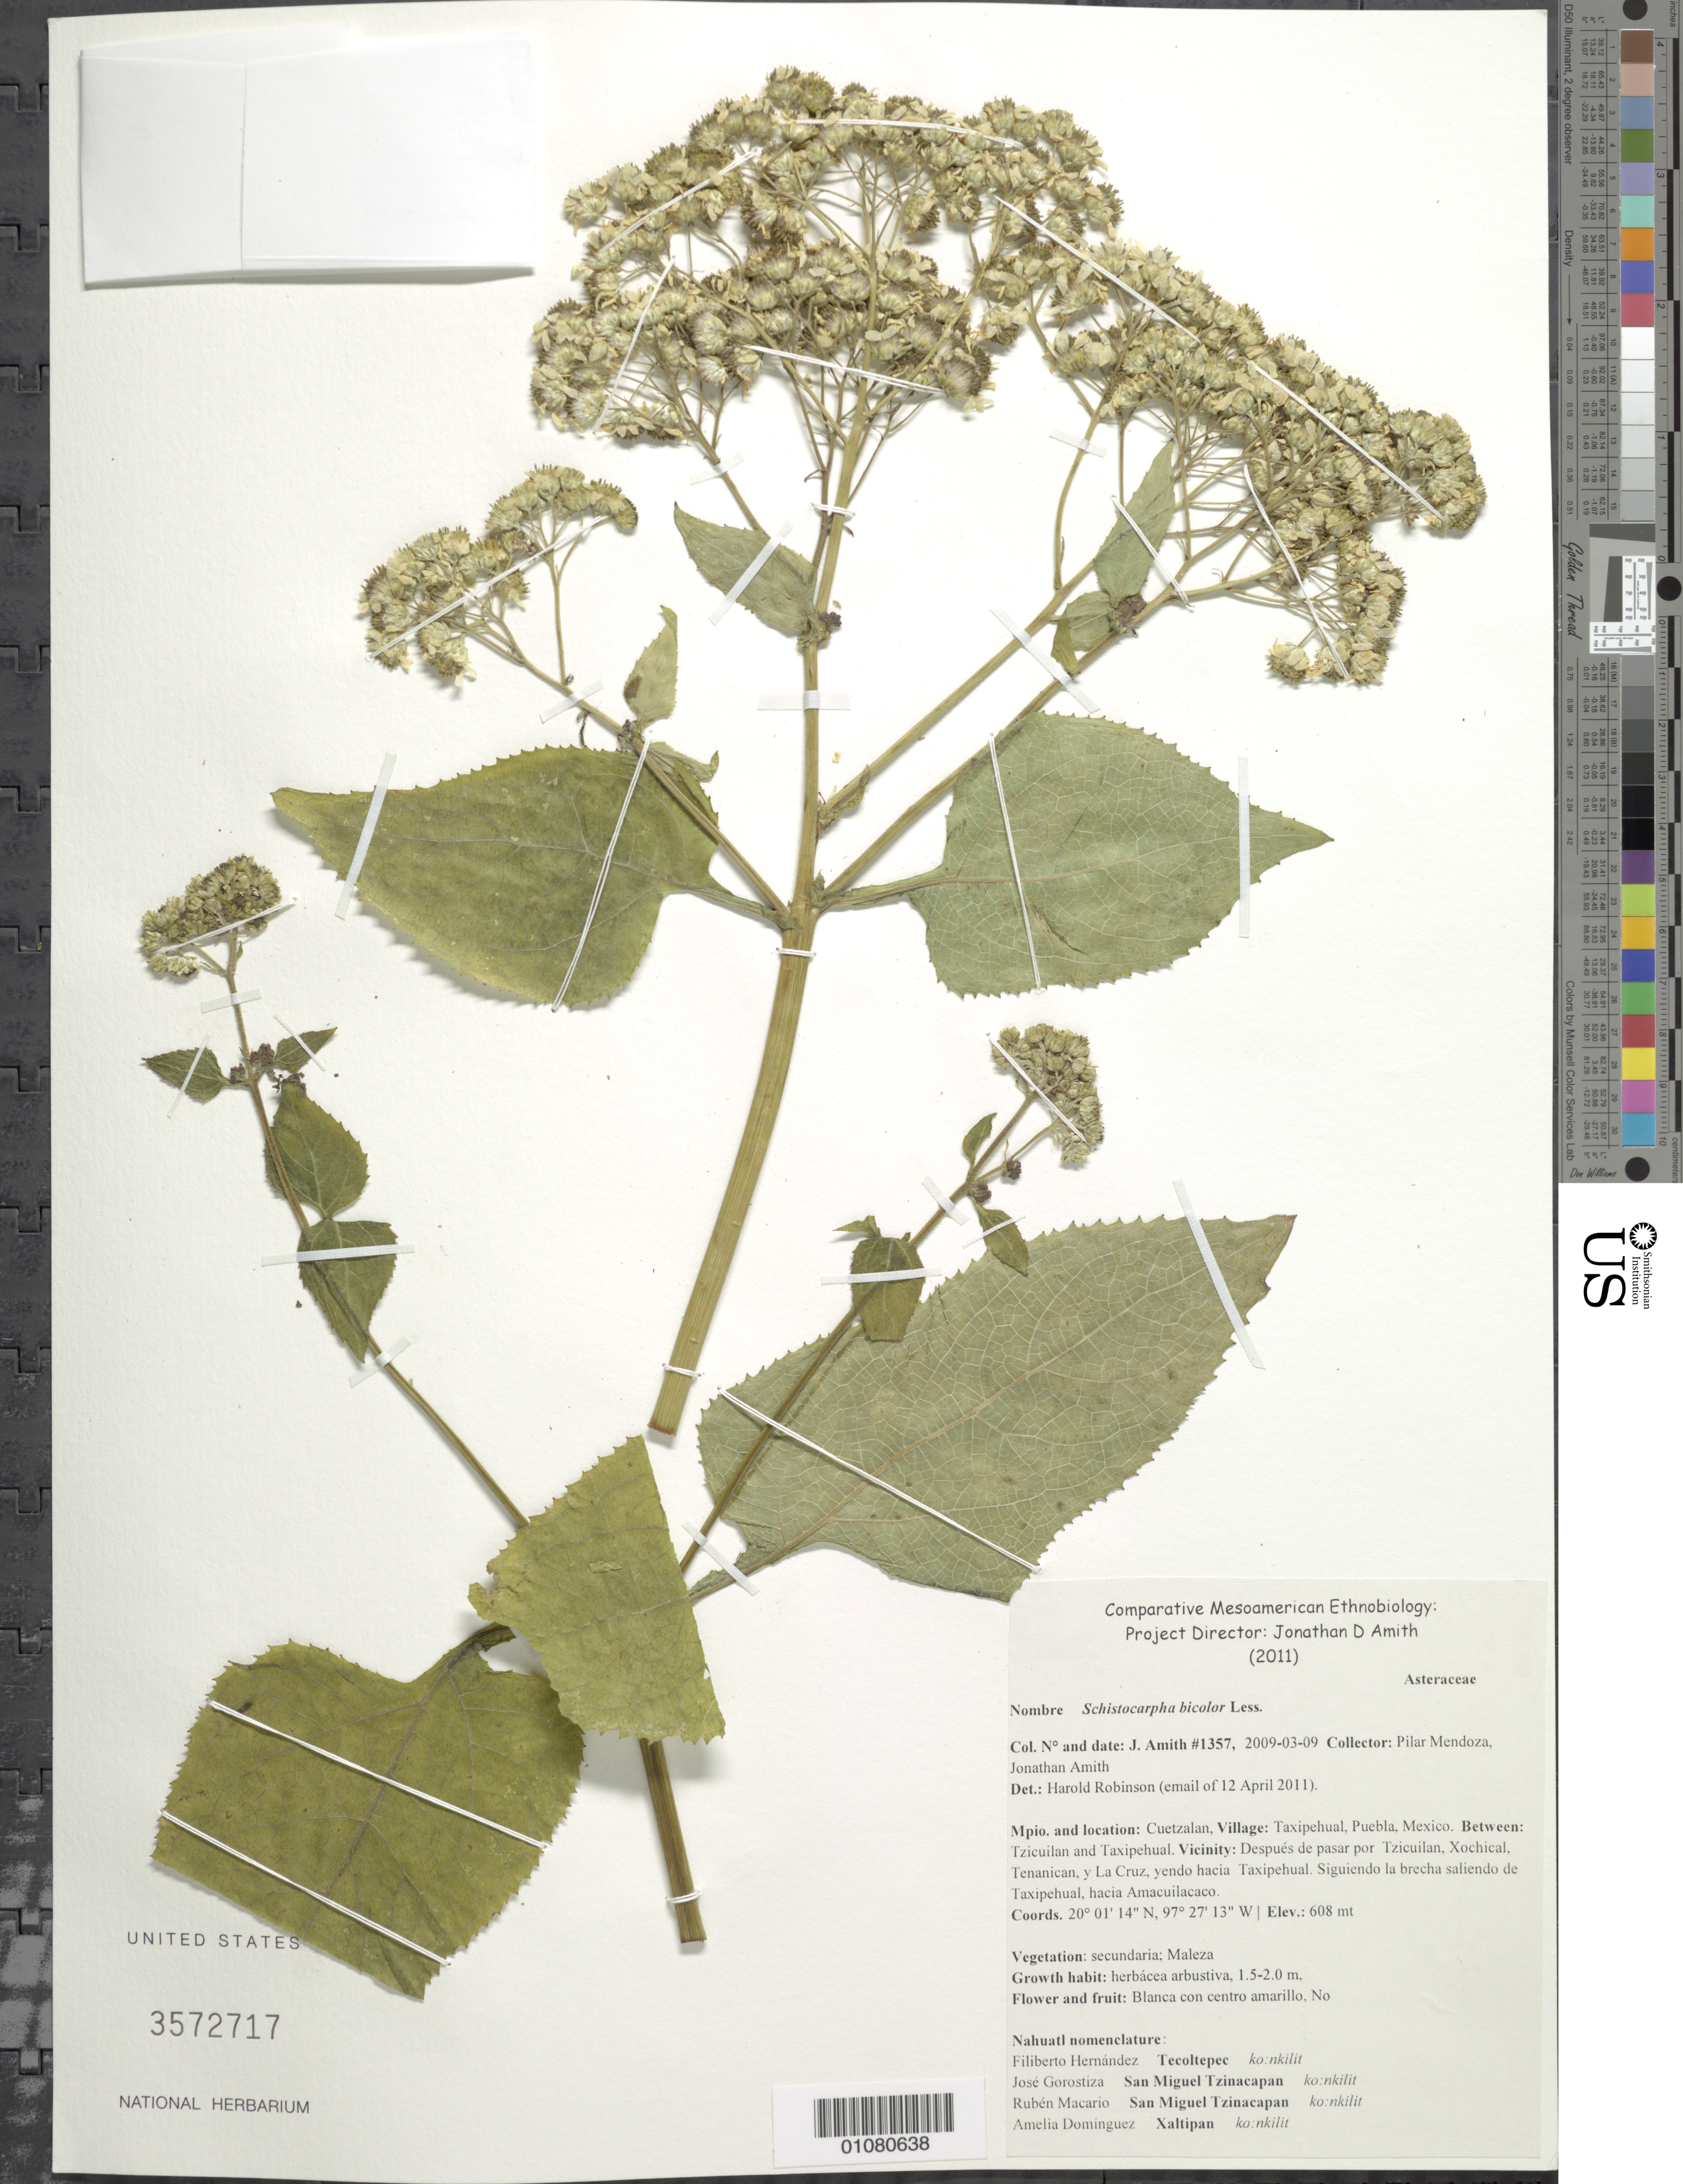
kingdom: Plantae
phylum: Tracheophyta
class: Magnoliopsida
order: Asterales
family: Asteraceae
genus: Schistocarpha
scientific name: Schistocarpha bicolor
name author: Less.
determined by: Robinson, Harold E., (US)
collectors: J. D. Amith & P. Mendoza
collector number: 1357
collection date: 2009-03-09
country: Mexico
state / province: Puebla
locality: Taxipehual, Cuetzalan; between Tzicuilan and Taxipehual, vic despues de pasar por Tzicuilan, Xochical, Tenanican, y La Cruz, yendo hacia Taxipehual. Siguiendo la brecha saliendo de Taxipehual, hacia Amacuilacaco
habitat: Vegetation secundaria, maleza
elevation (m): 608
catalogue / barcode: US 3572717